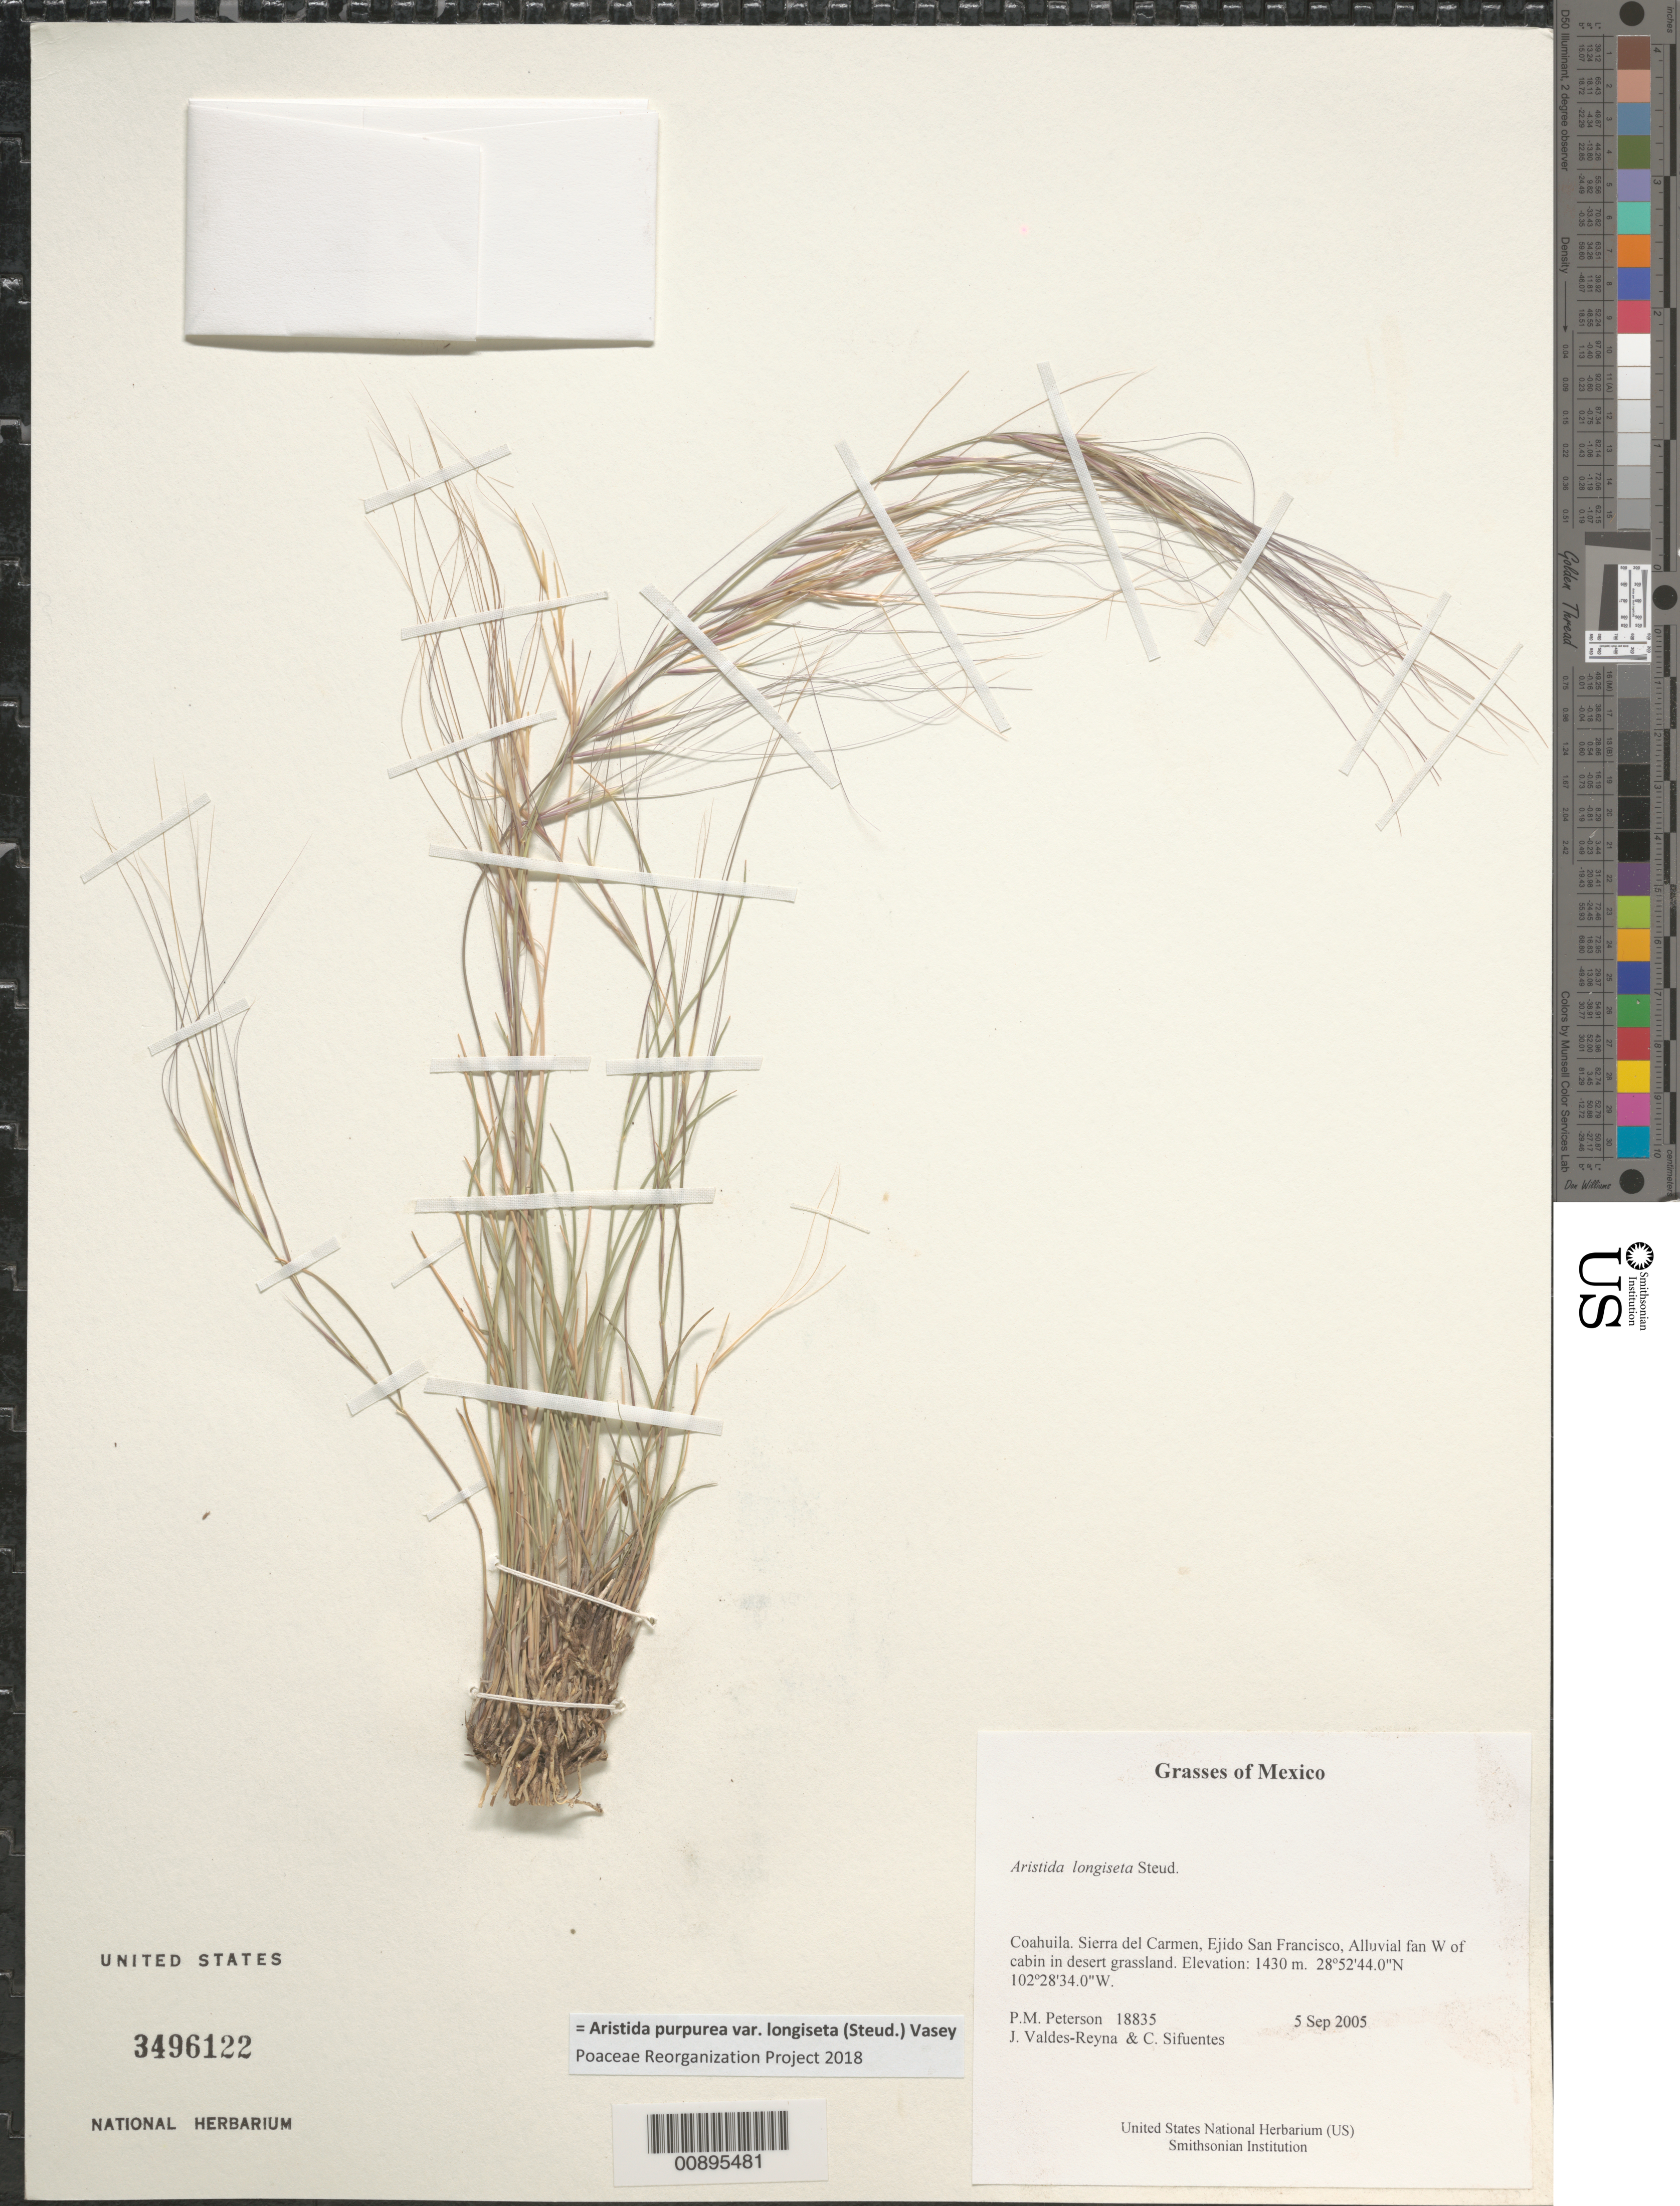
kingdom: Plantae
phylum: Tracheophyta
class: Liliopsida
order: Poales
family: Poaceae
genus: Aristida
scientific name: Aristida purpurea var. longiseta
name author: (Steud.) Vasey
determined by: Poaceae Reorganization Project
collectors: P. M. Peterson, J. Valdés-Reyna & C. Sifuentes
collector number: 18835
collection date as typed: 05 Sep 2005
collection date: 2005-09-05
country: Mexico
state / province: Coahuila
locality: Sierra del Carmen, Ejido San Francisco, Alluvial fan W of cabin in desert grassland.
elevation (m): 1430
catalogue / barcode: US 3496122